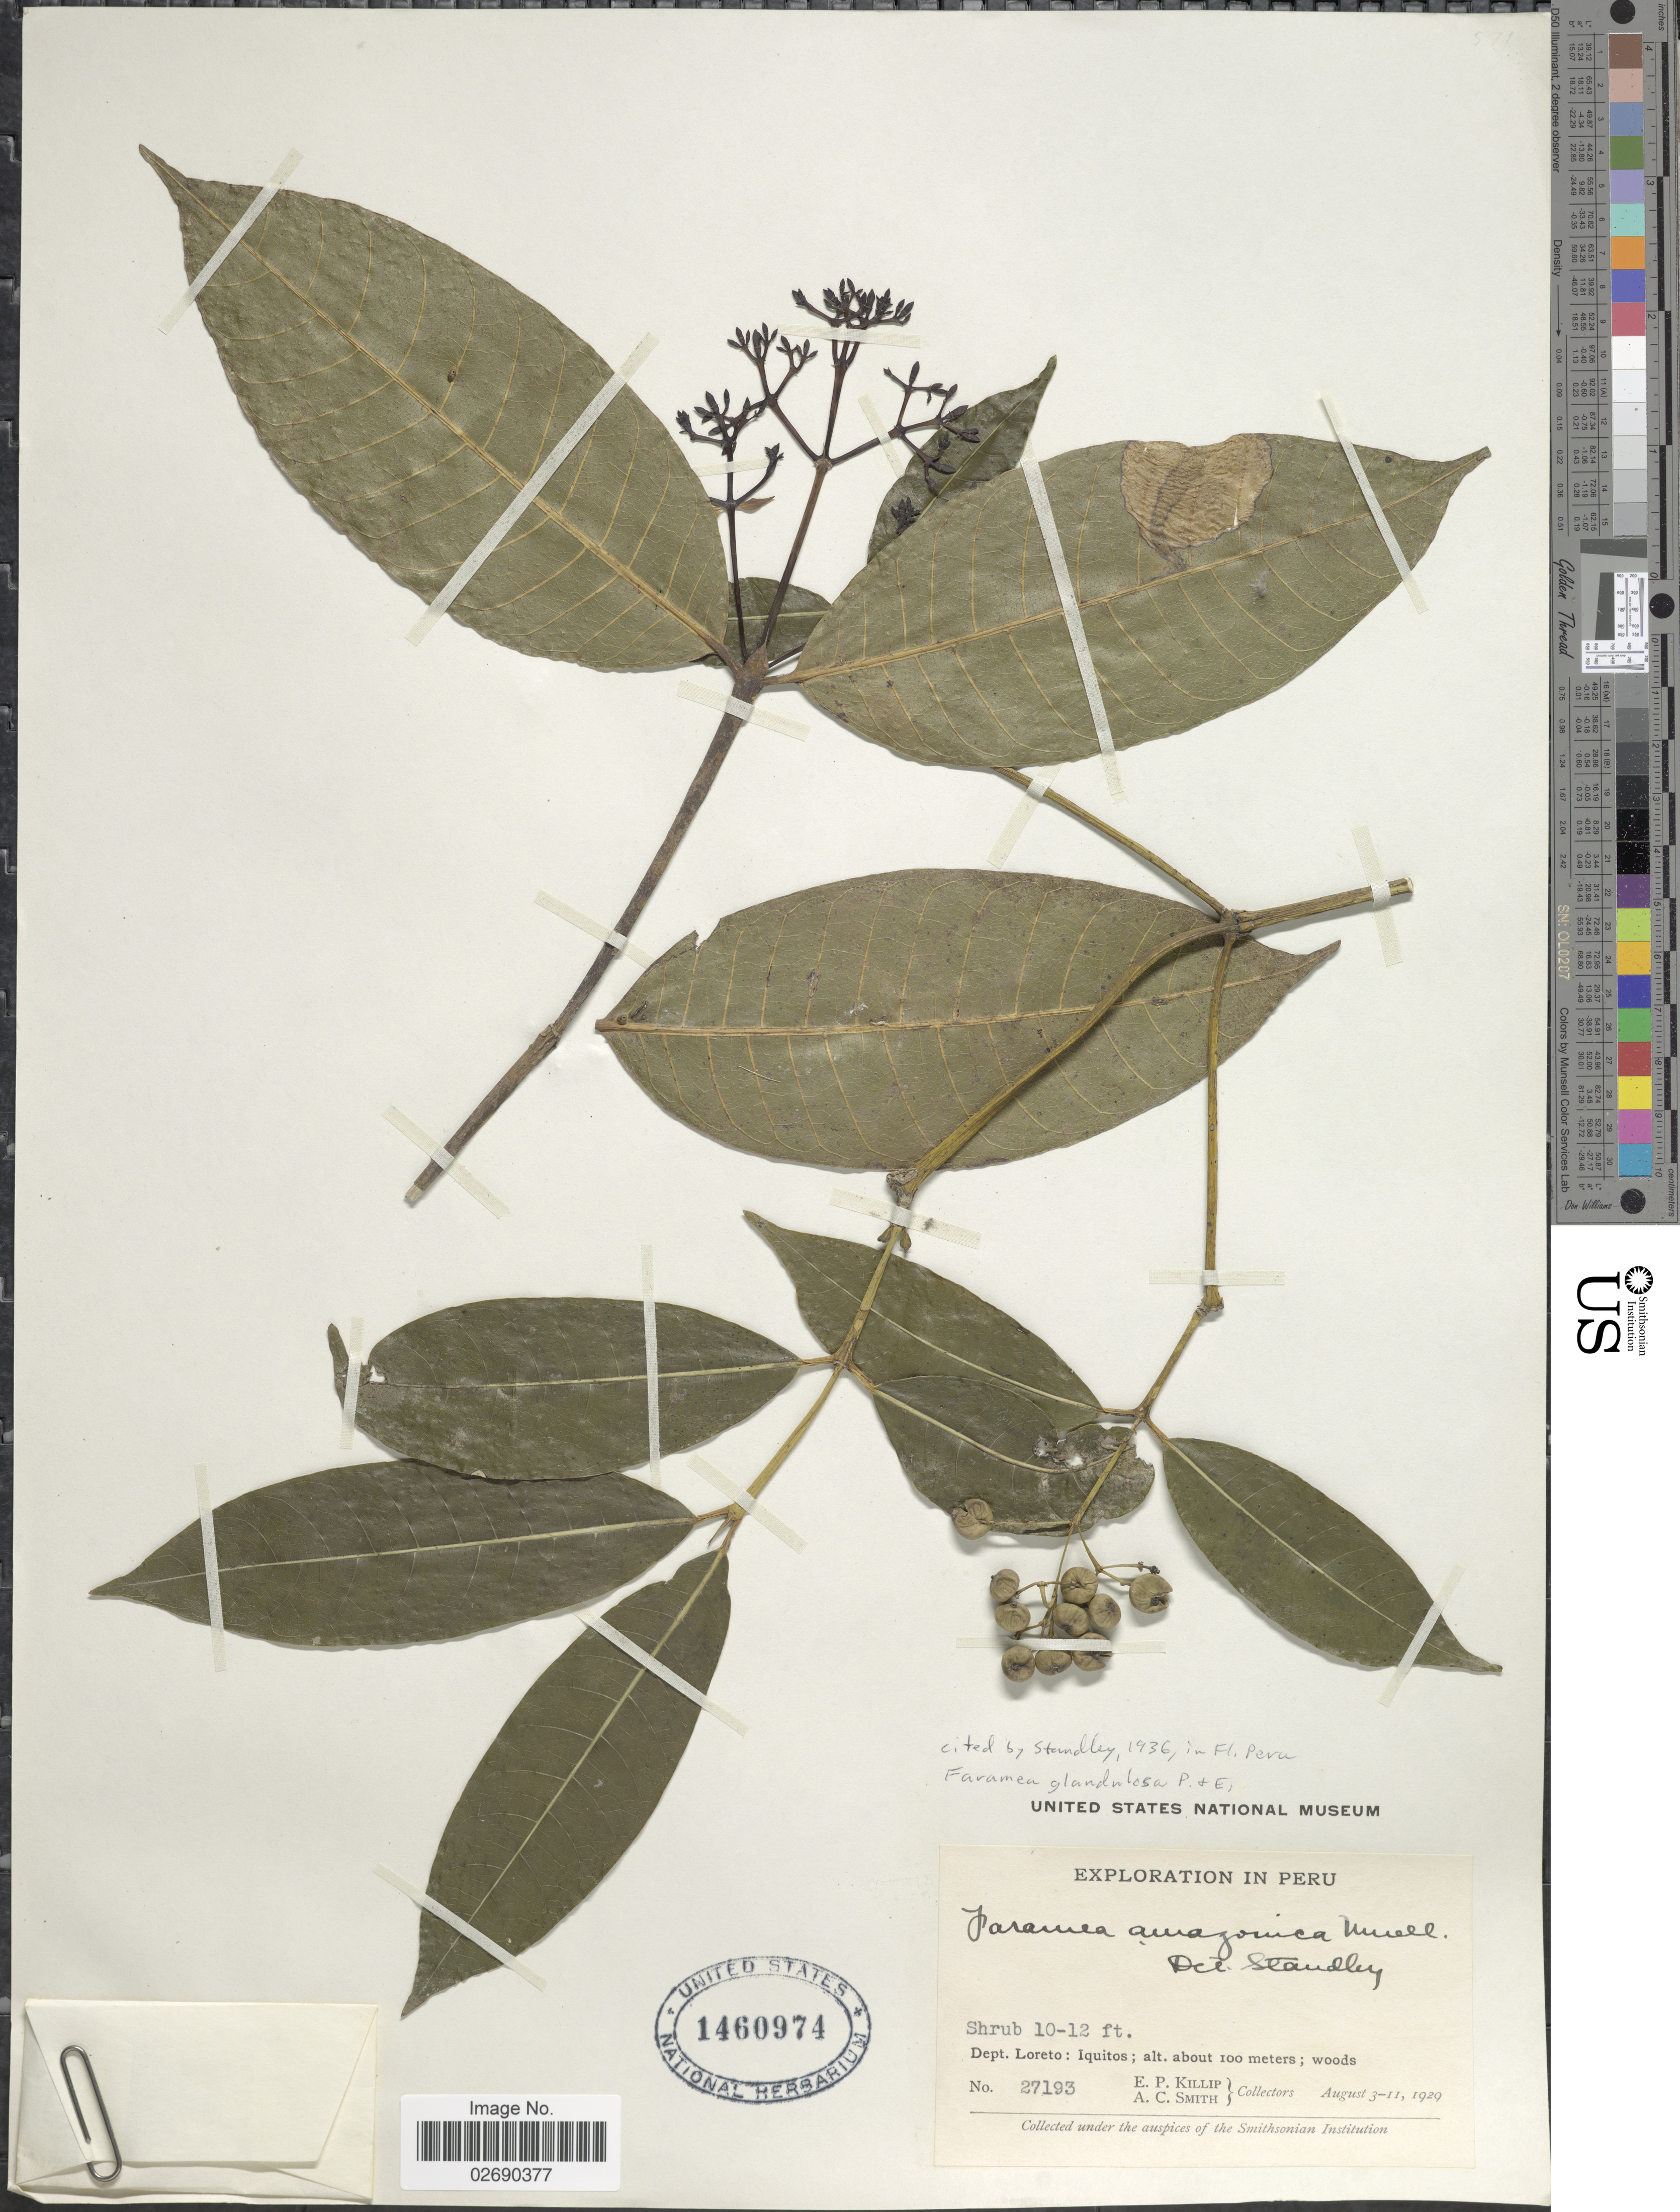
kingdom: Plantae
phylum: Tracheophyta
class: Magnoliopsida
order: Gentianales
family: Rubiaceae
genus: Faramea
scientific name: Faramea glandulosa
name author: Poepp.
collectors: E. P. Killip & A. C. Smith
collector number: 27193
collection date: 1929-08-03/1929-08-11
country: Peru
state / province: Loreto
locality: Dept. Loreto: Iquitos; woods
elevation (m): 100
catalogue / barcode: US 1460974